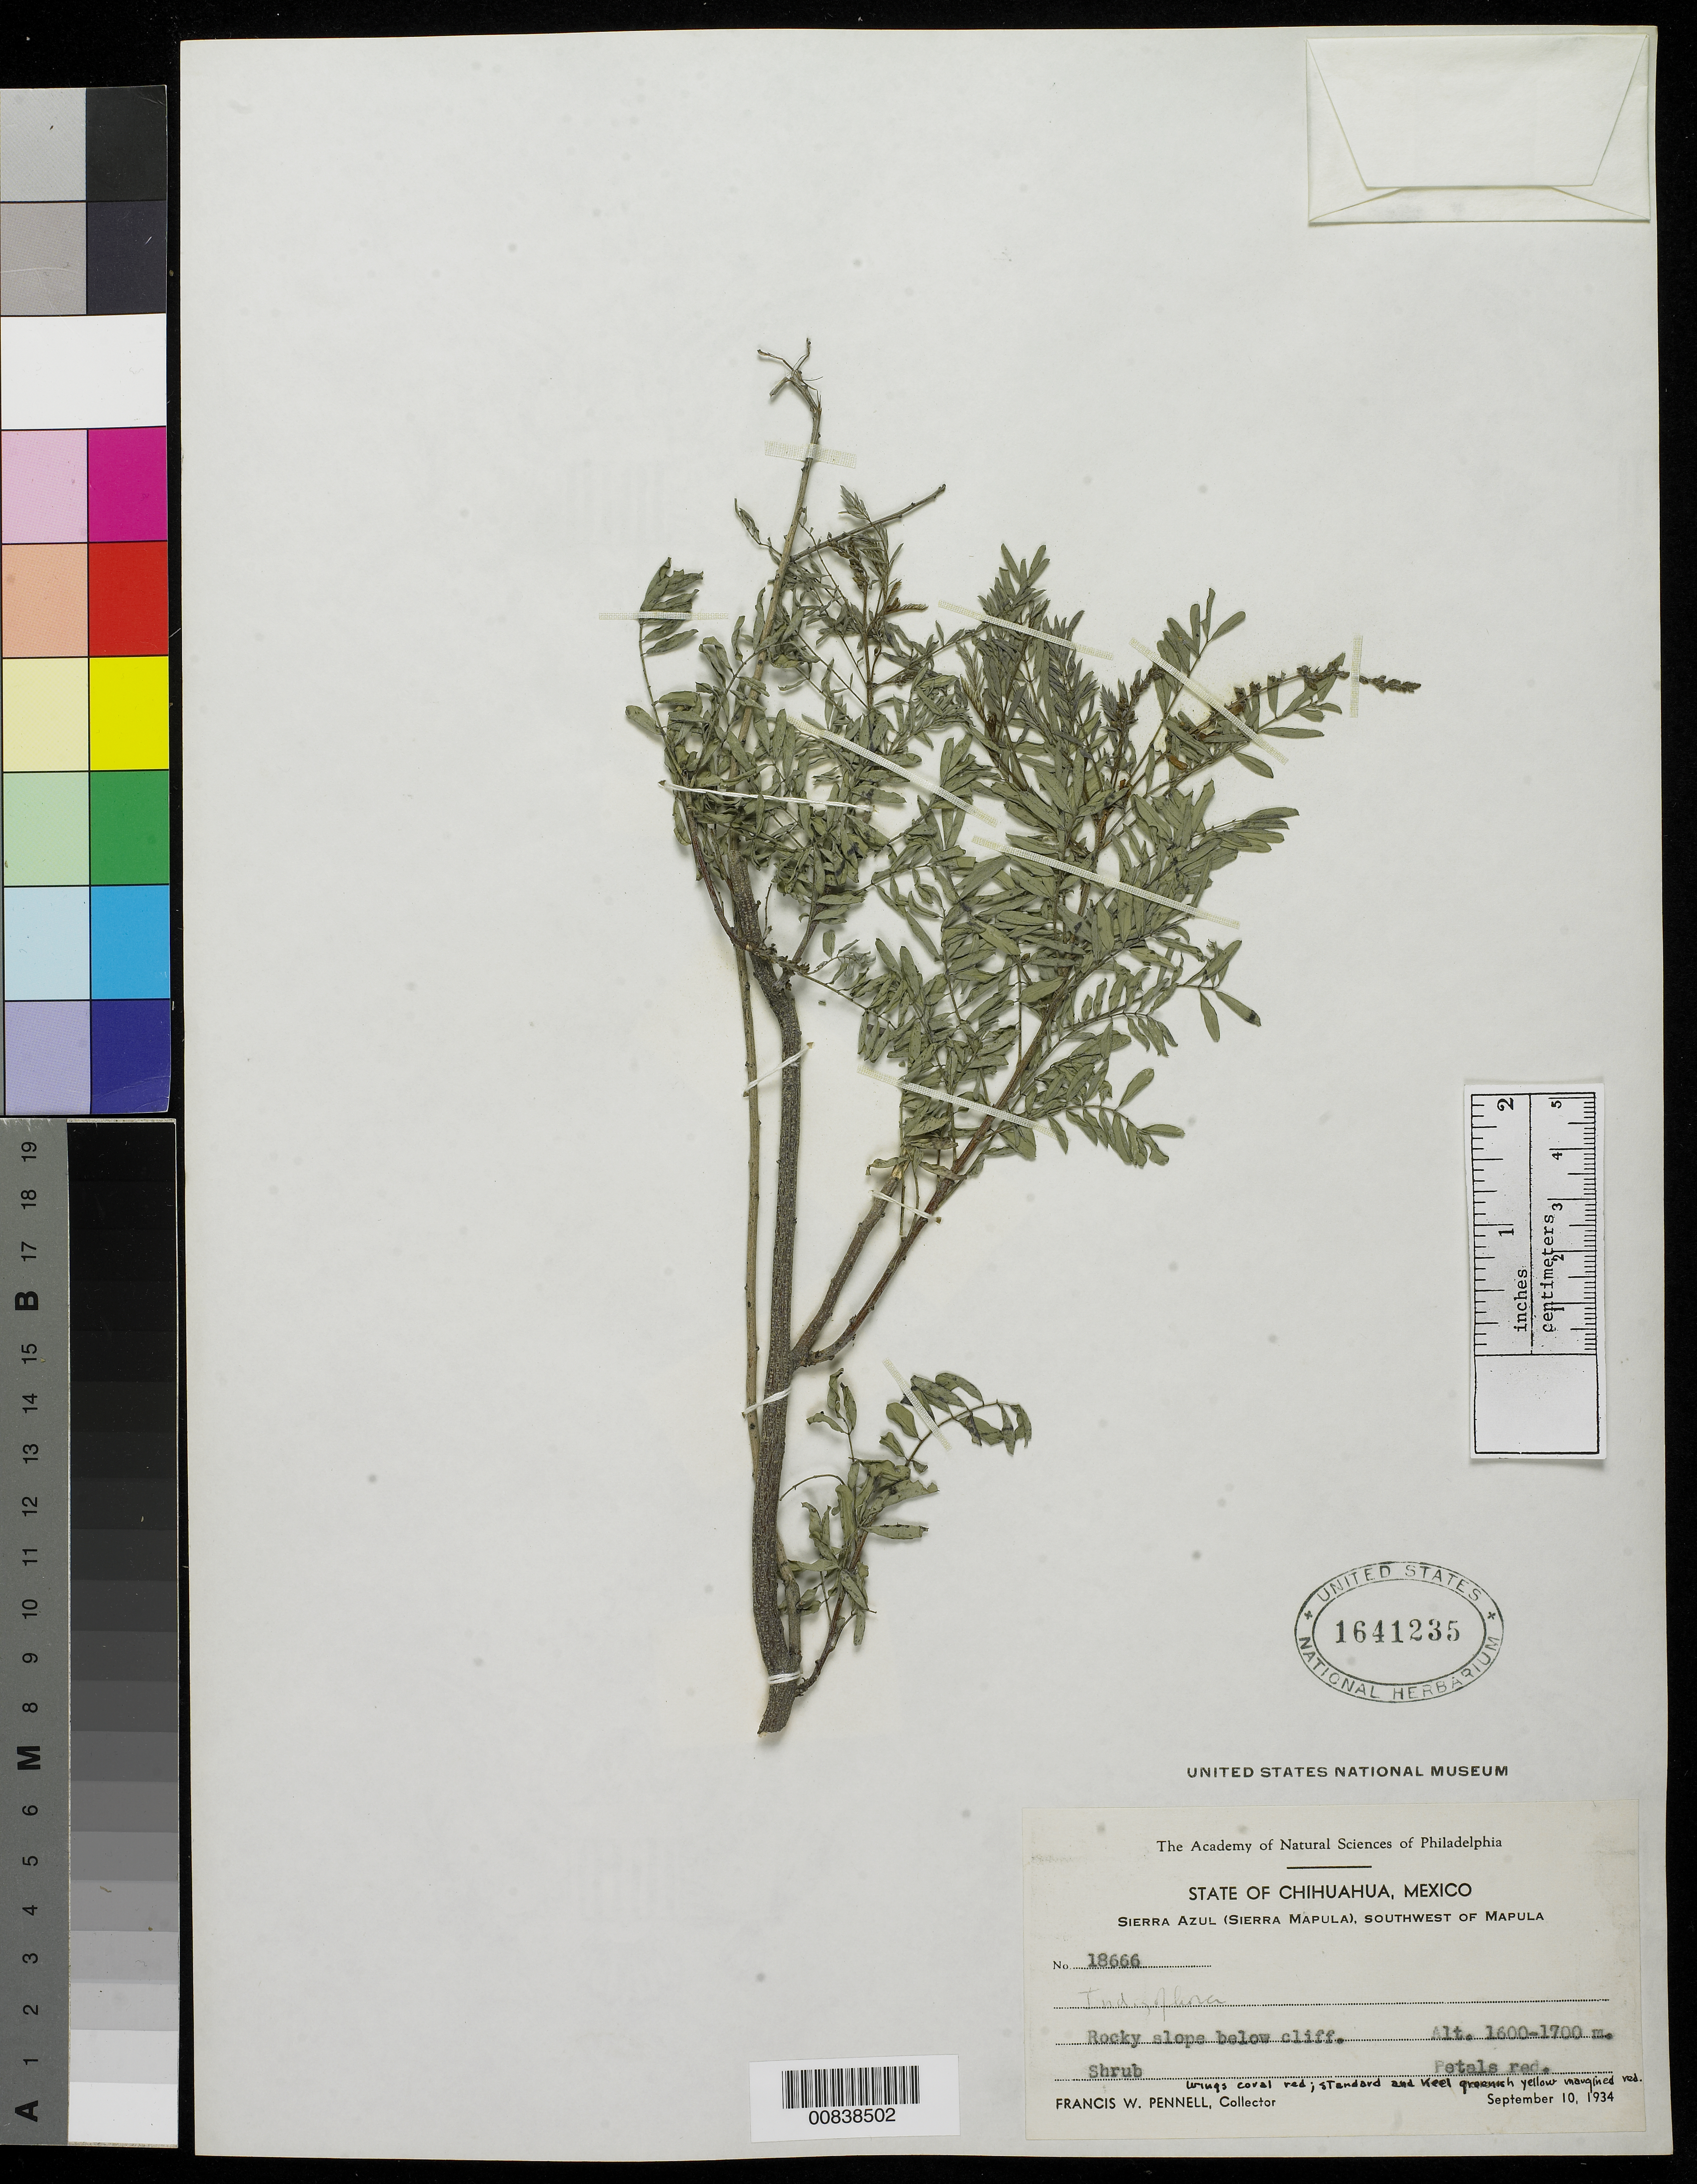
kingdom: Plantae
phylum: Tracheophyta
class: Magnoliopsida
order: Fabales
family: Fabaceae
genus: Indigofera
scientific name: Indigofera sp.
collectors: F. W. Pennell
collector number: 18666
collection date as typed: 10 Sep 1934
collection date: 1934-09-10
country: Mexico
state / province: Chihuahua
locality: Sierra Azul (Sierra Mapula), SW of Mapula.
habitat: Rocky slope below cliff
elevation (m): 1700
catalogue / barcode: US 1641235